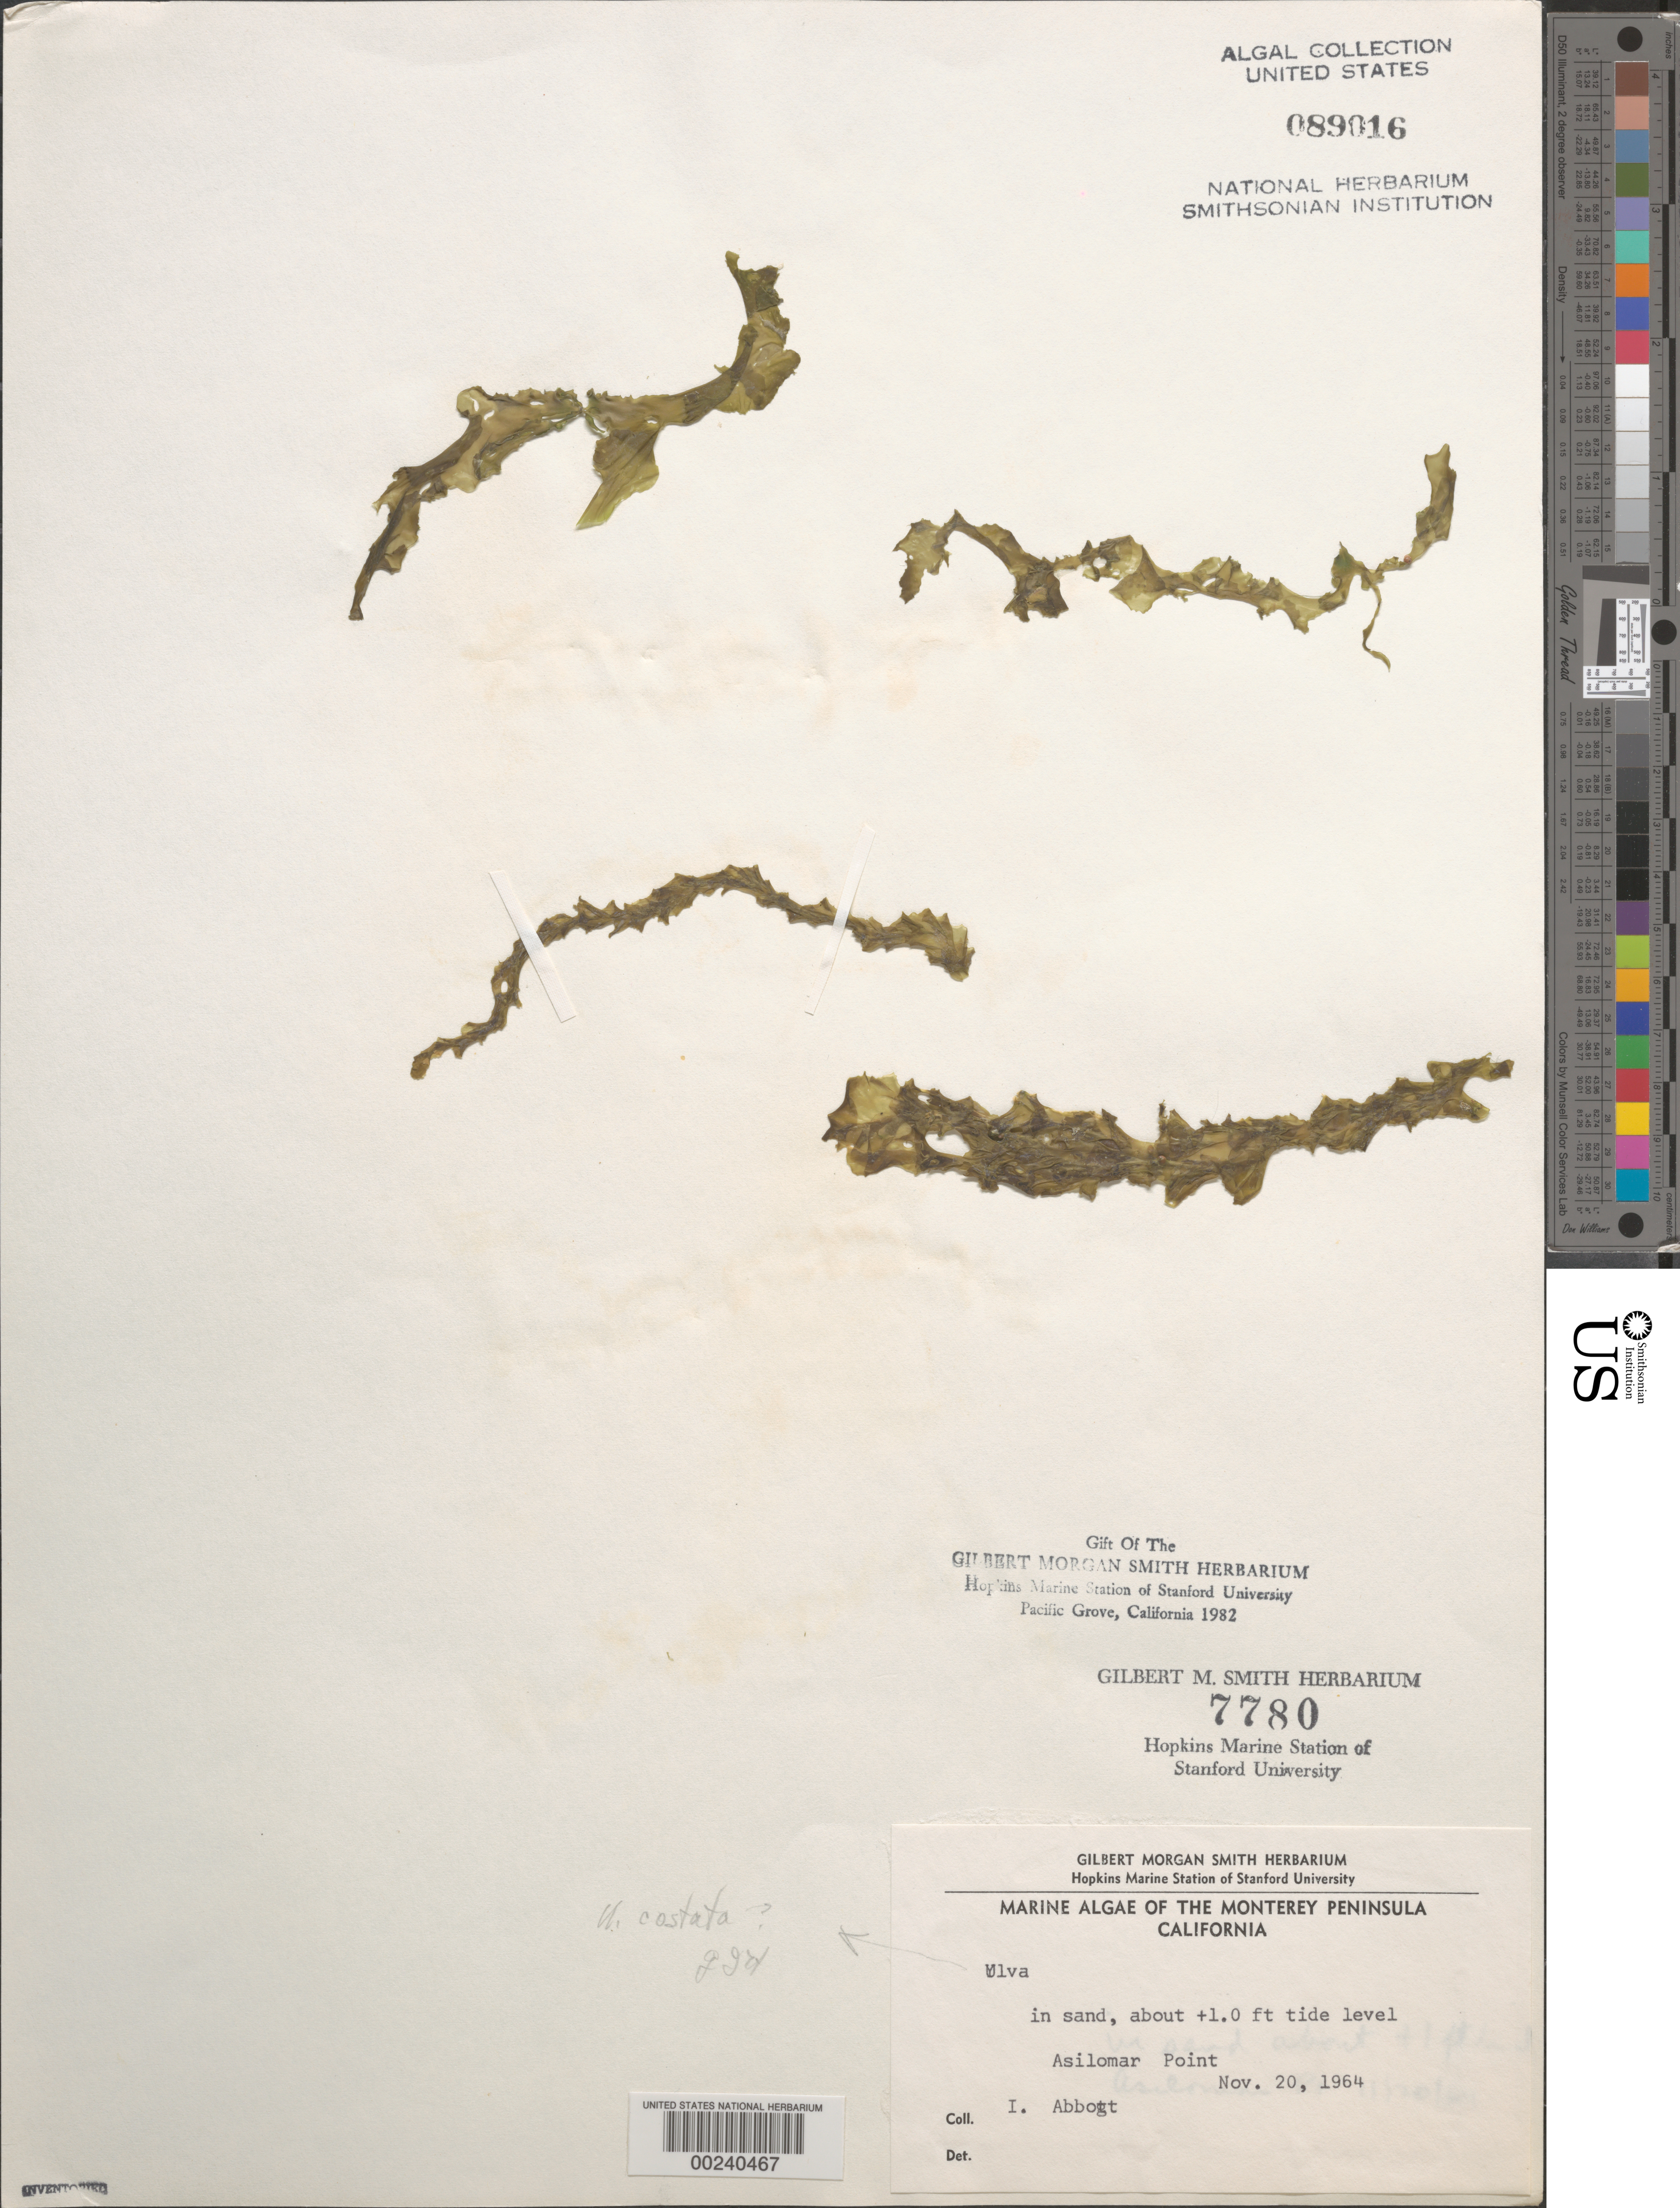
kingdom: Plantae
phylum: Chlorophyta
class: Ulvophyceae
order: Ulvales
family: Ulvaceae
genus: Ulva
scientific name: Ulva costata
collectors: I. A. Abbott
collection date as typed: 20 Nov 1964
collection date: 1964-11-20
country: United States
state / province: California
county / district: Monterey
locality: Asilomar Point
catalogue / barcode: US 89016